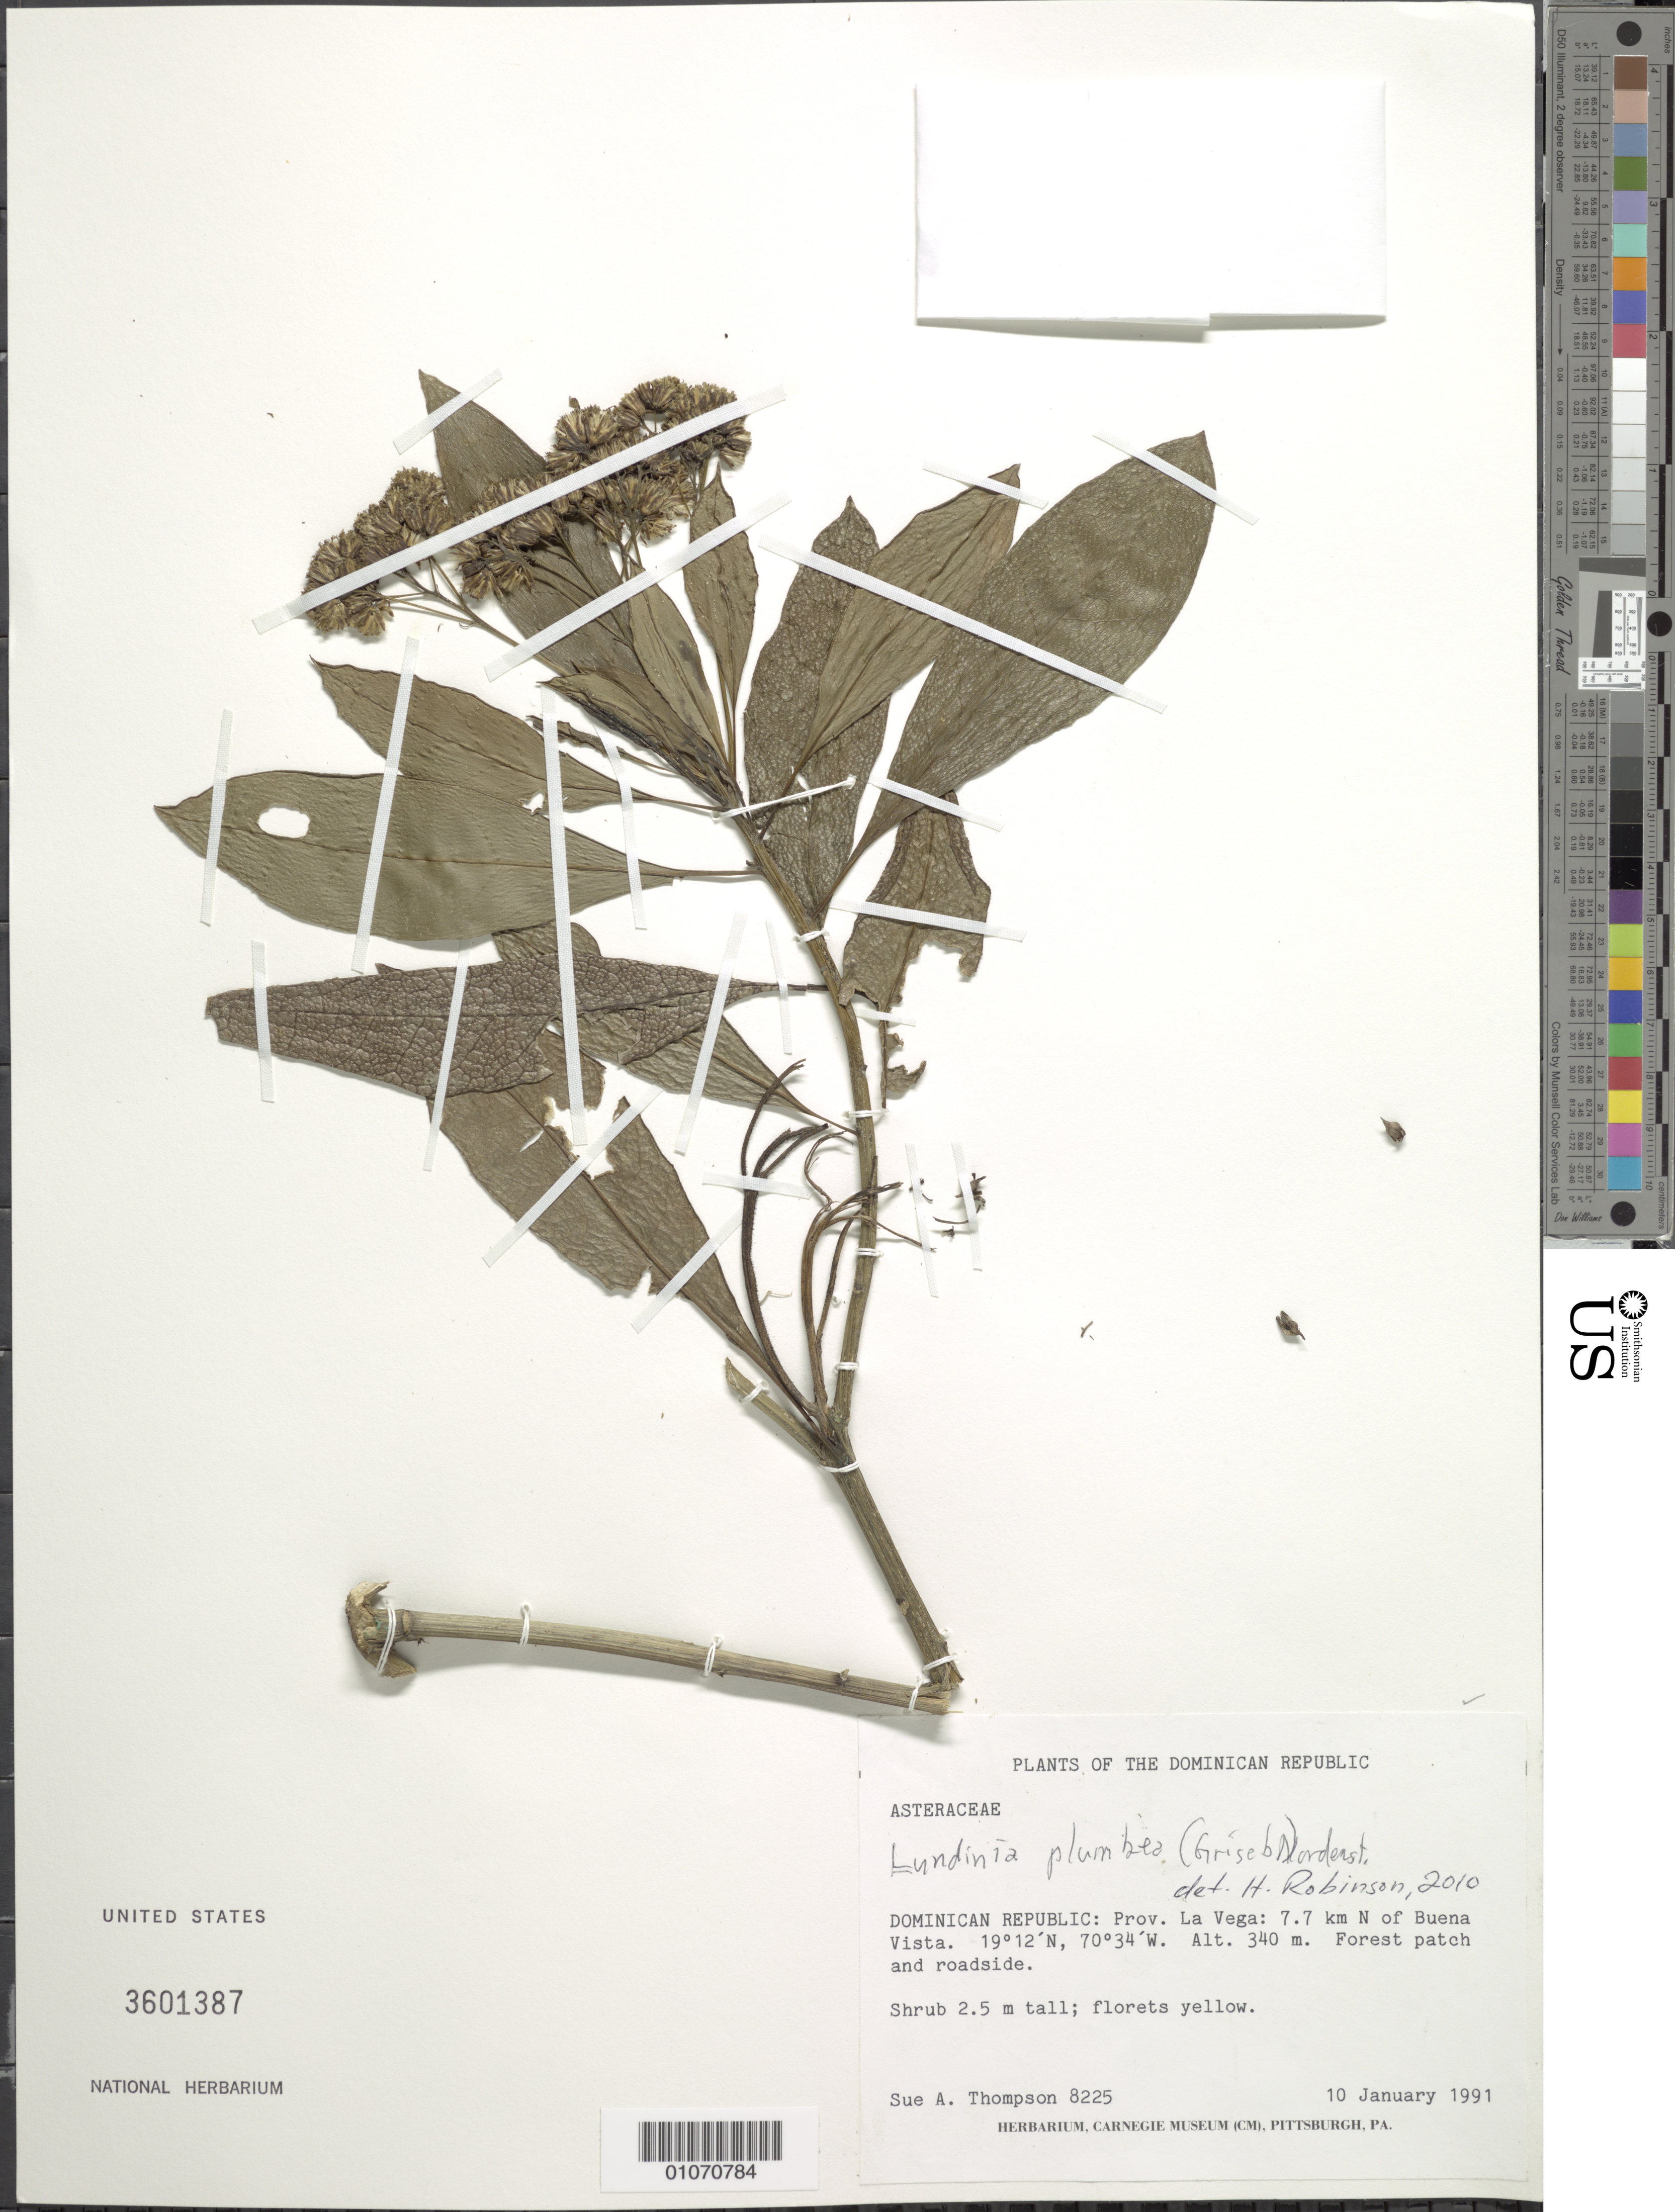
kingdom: Plantae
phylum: Tracheophyta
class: Magnoliopsida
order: Asterales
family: Asteraceae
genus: Senecio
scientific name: Senecio plumbeus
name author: Griseb.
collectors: S. A. Thompson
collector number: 8225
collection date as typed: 10 Jan 1991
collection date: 1991-01-10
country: Dominican Republic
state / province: La Vega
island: Hispaniola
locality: Buena Vista, 7.7 km N of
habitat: Forest patch and roadside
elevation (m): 340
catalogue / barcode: US 3601387